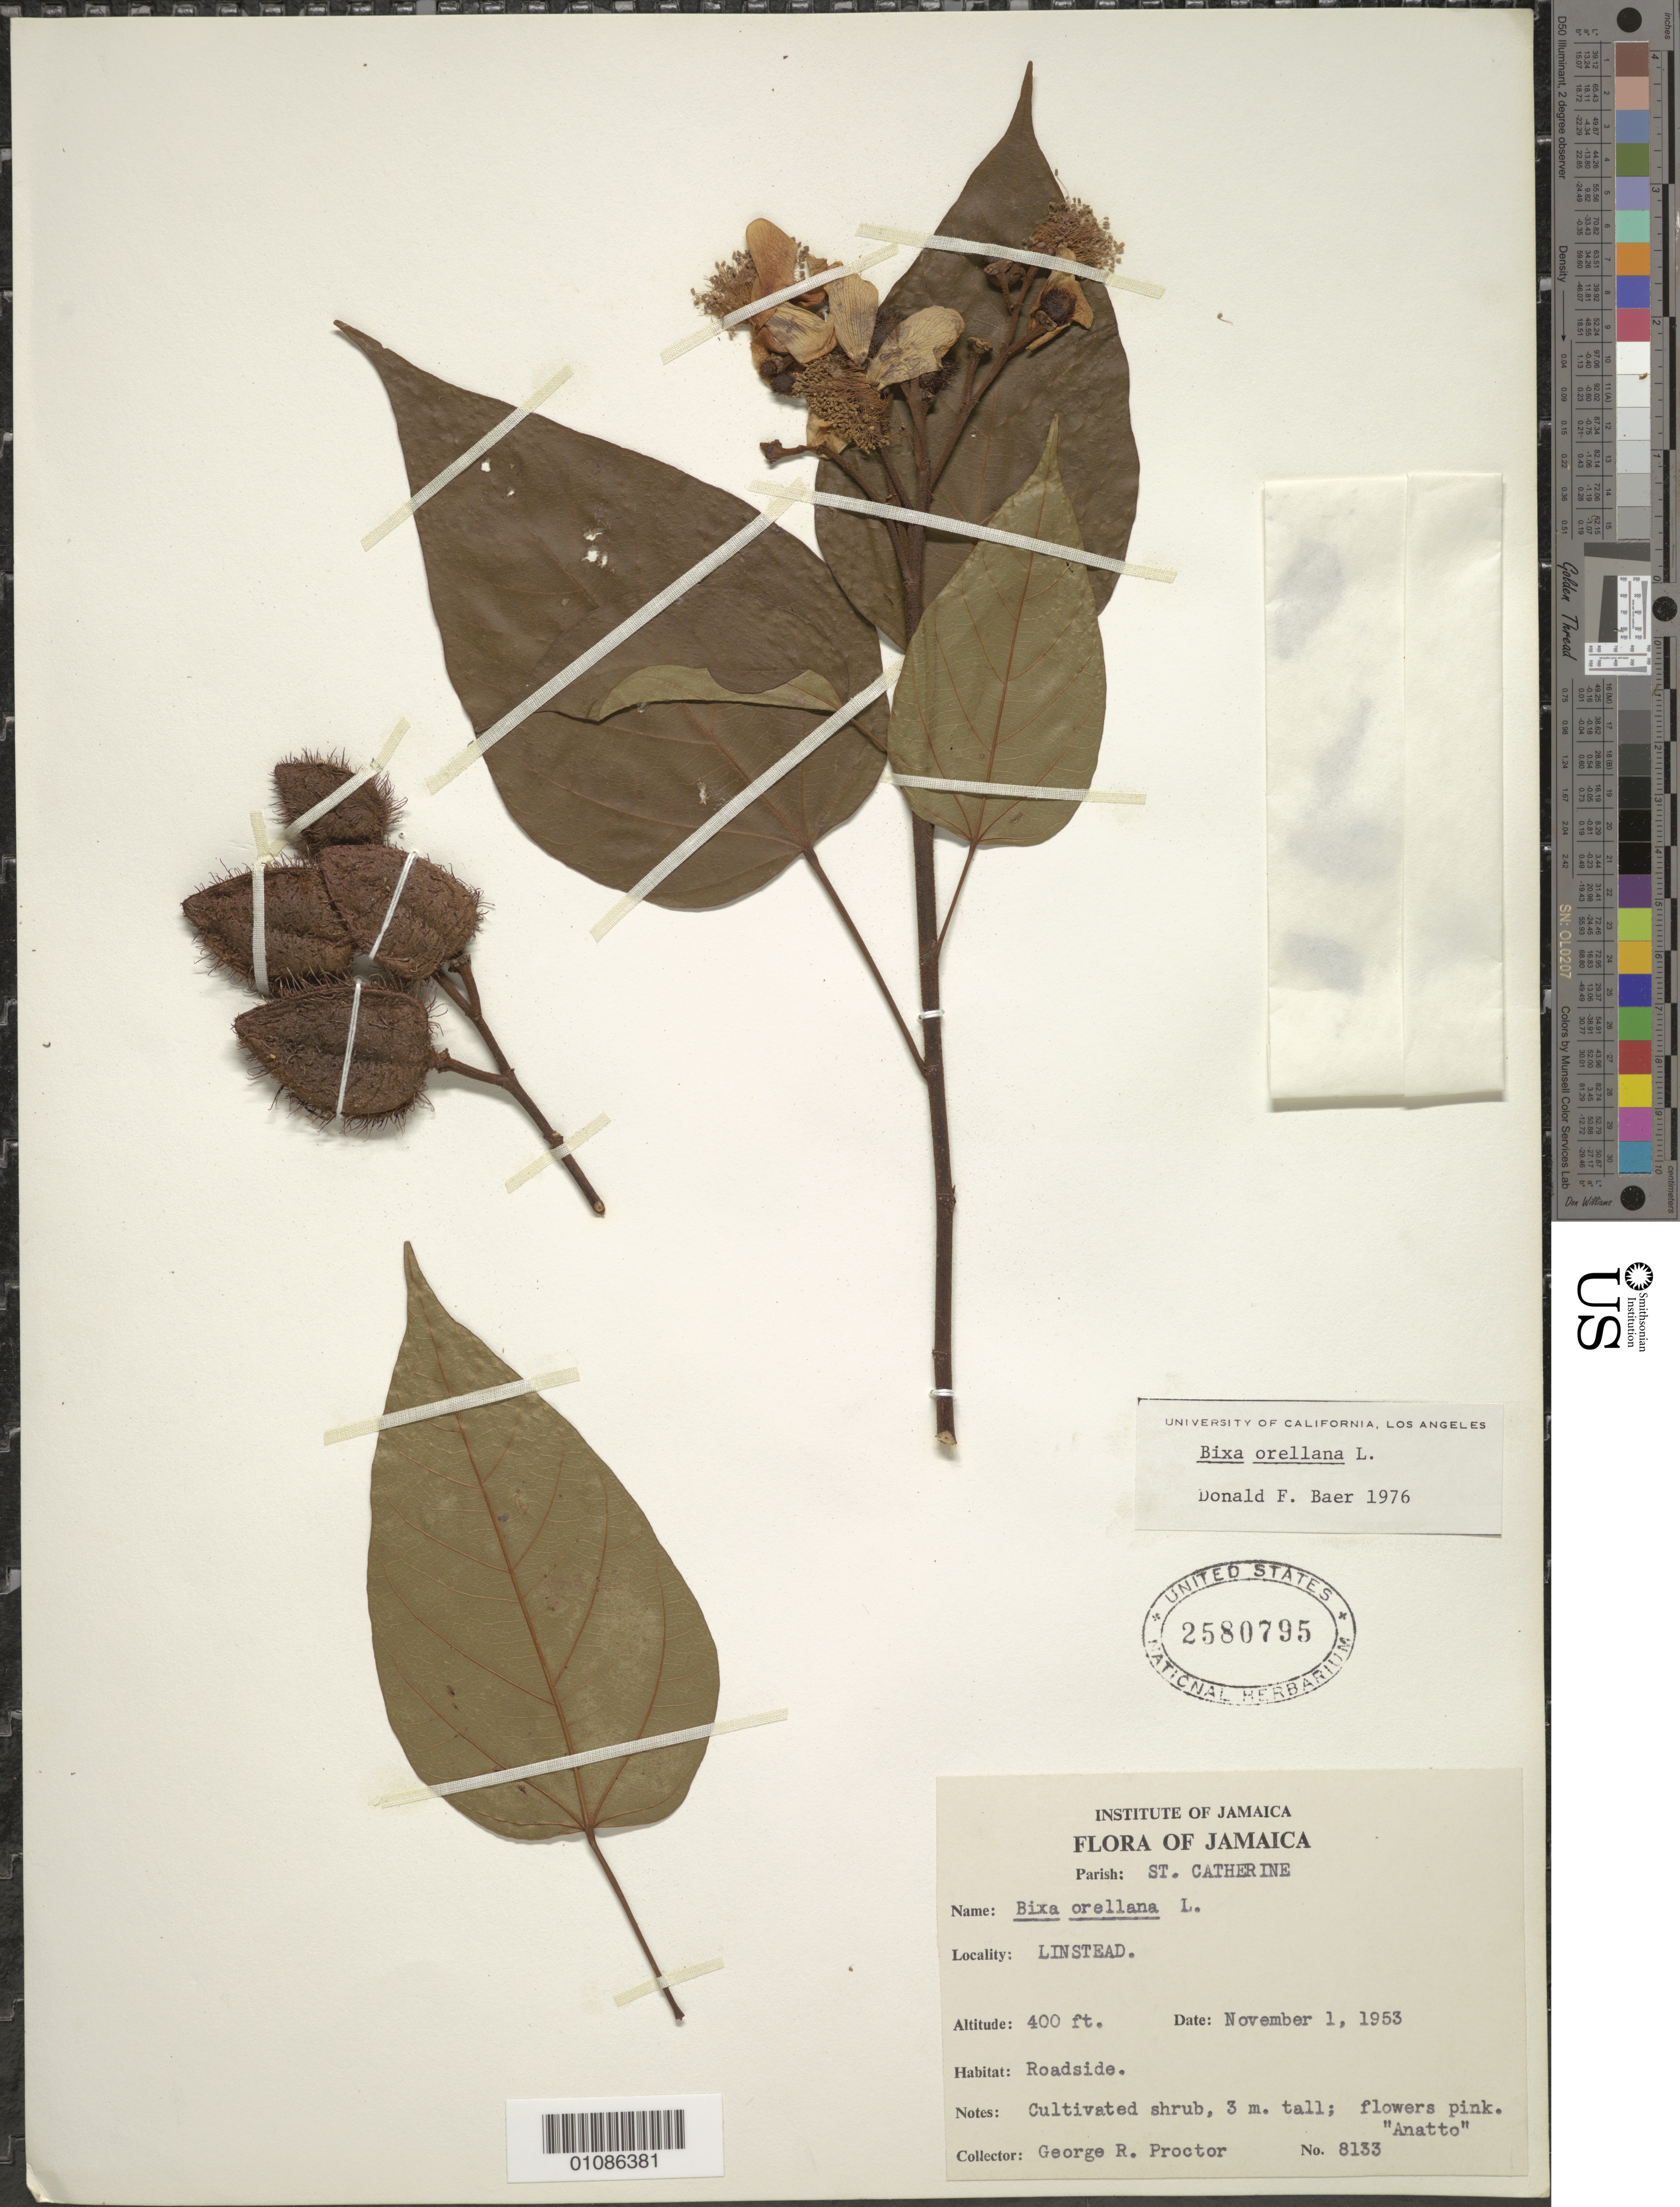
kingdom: Plantae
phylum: Tracheophyta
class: Magnoliopsida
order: Malvales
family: Bixaceae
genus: Bixa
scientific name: Bixa orellana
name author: L.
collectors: G. R. Proctor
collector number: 8133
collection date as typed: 01 Nov 1953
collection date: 1953-11-01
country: Jamaica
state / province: Saint Catherine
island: Jamaica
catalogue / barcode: US 2580795